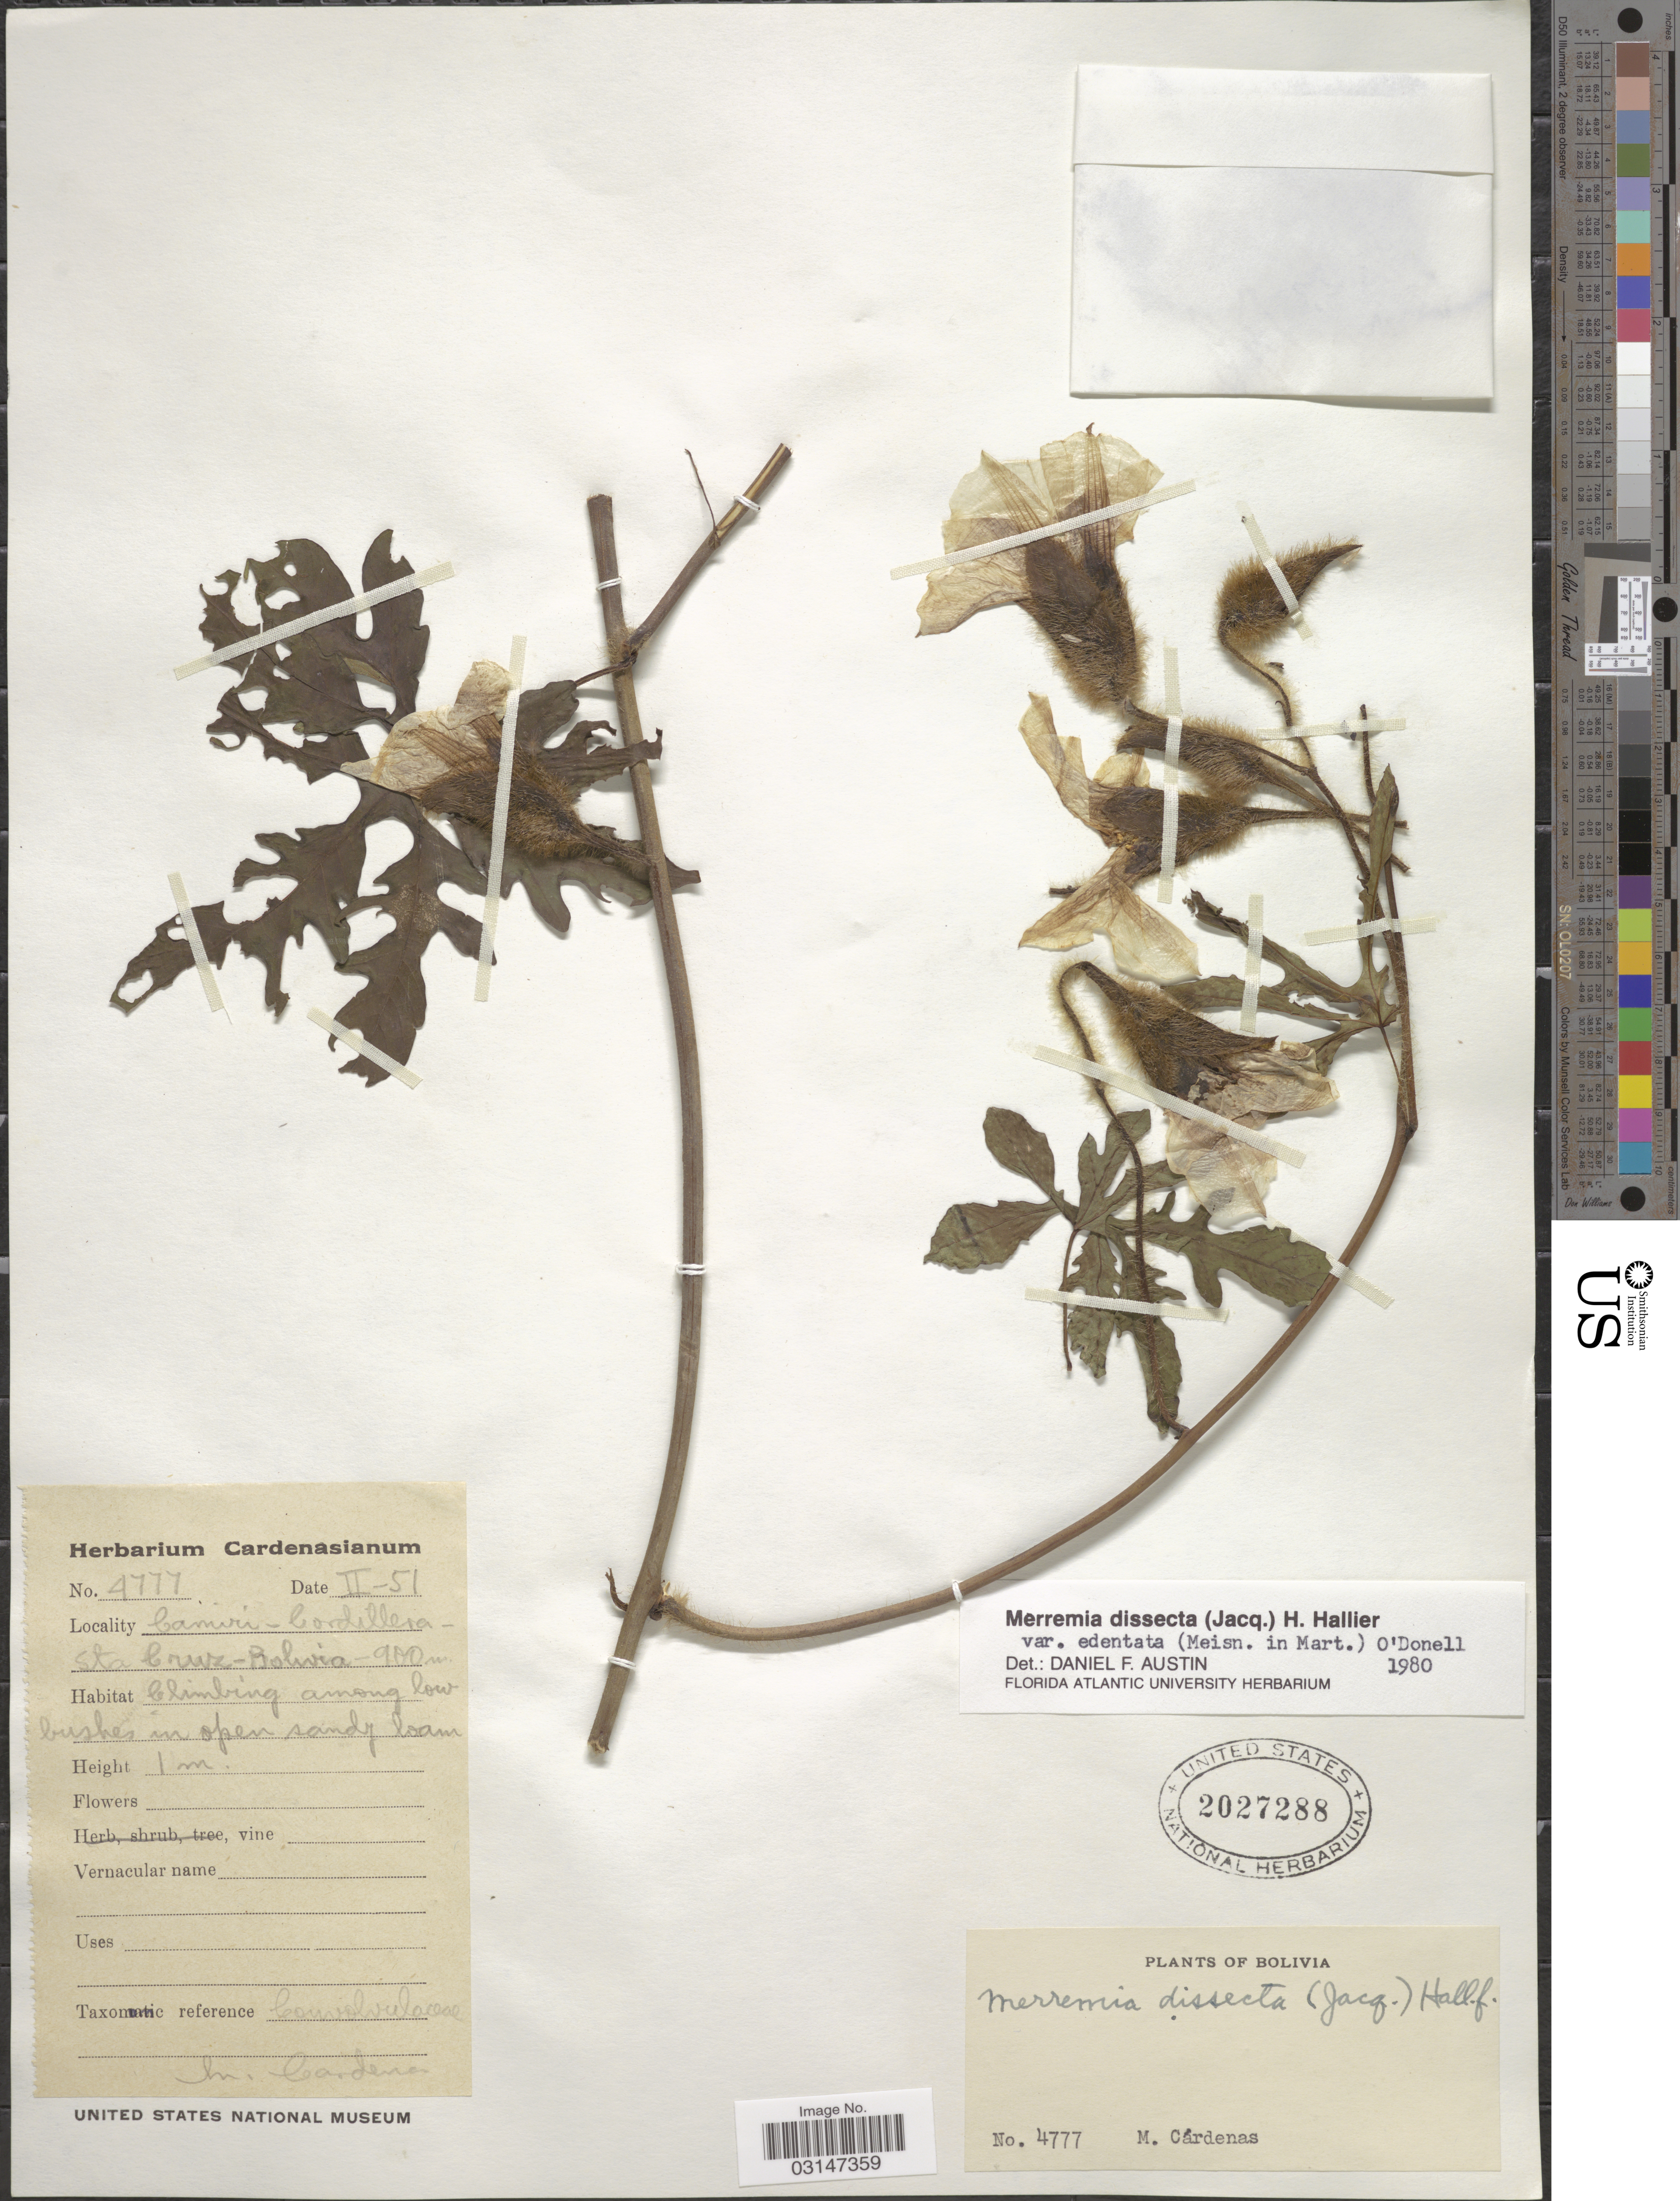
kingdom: Plantae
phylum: Tracheophyta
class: Magnoliopsida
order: Solanales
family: Convolvulaceae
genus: Distimake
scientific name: Distimake dissectus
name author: (Jacq.) A. R. Simões & Staples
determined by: Strong, Mark T., (BOT), Smithsonian Institution - National Museum of Natural History (UNITED STATES)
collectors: M. Cárdenas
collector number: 4777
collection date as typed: Transcribed d/m/y: /2/51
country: Bolivia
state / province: Santa Cruz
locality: Camiri-Cordillera Sta Cruz.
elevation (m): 900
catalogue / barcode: US 2027288